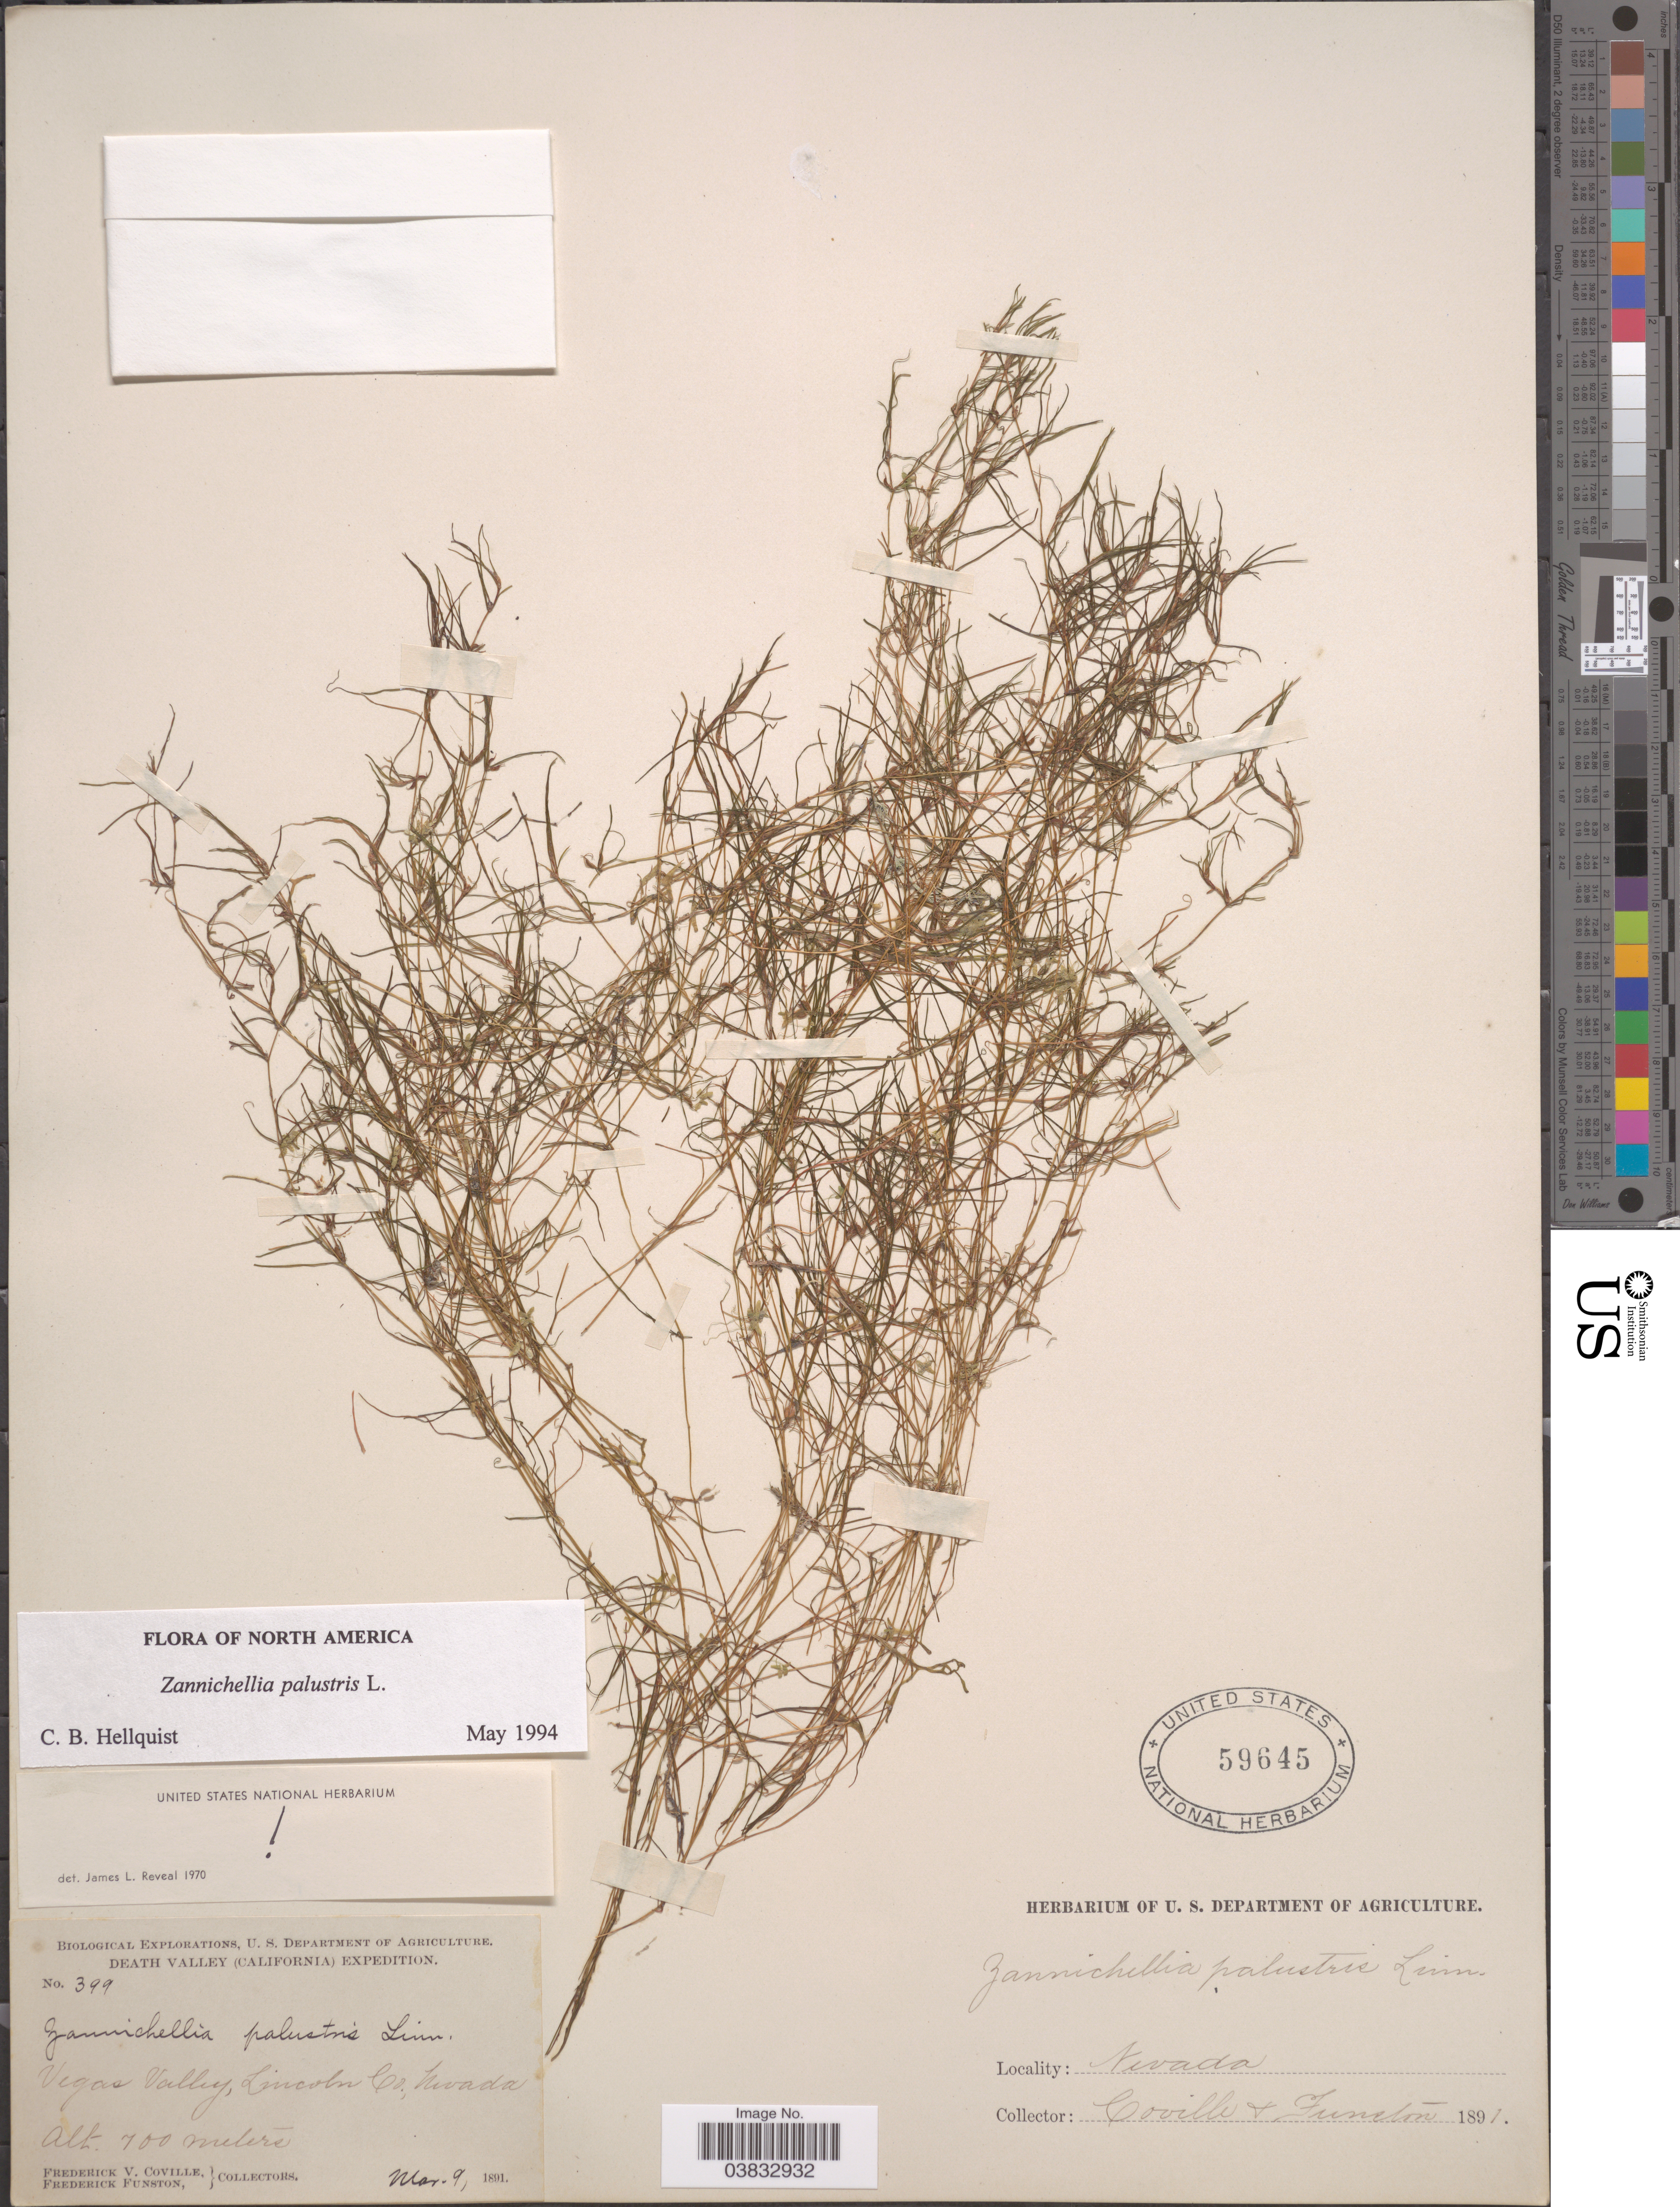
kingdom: Plantae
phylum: Tracheophyta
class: Liliopsida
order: Alismatales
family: Potamogetonaceae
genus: Zannichellia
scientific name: Zannichellia palustris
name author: L.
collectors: F. V. Coville & F. Funston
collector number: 399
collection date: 1891-03-09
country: United States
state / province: Nevada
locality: Death Valley (California). Vegas Valley, Lincoln Co.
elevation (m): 700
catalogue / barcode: US 59645